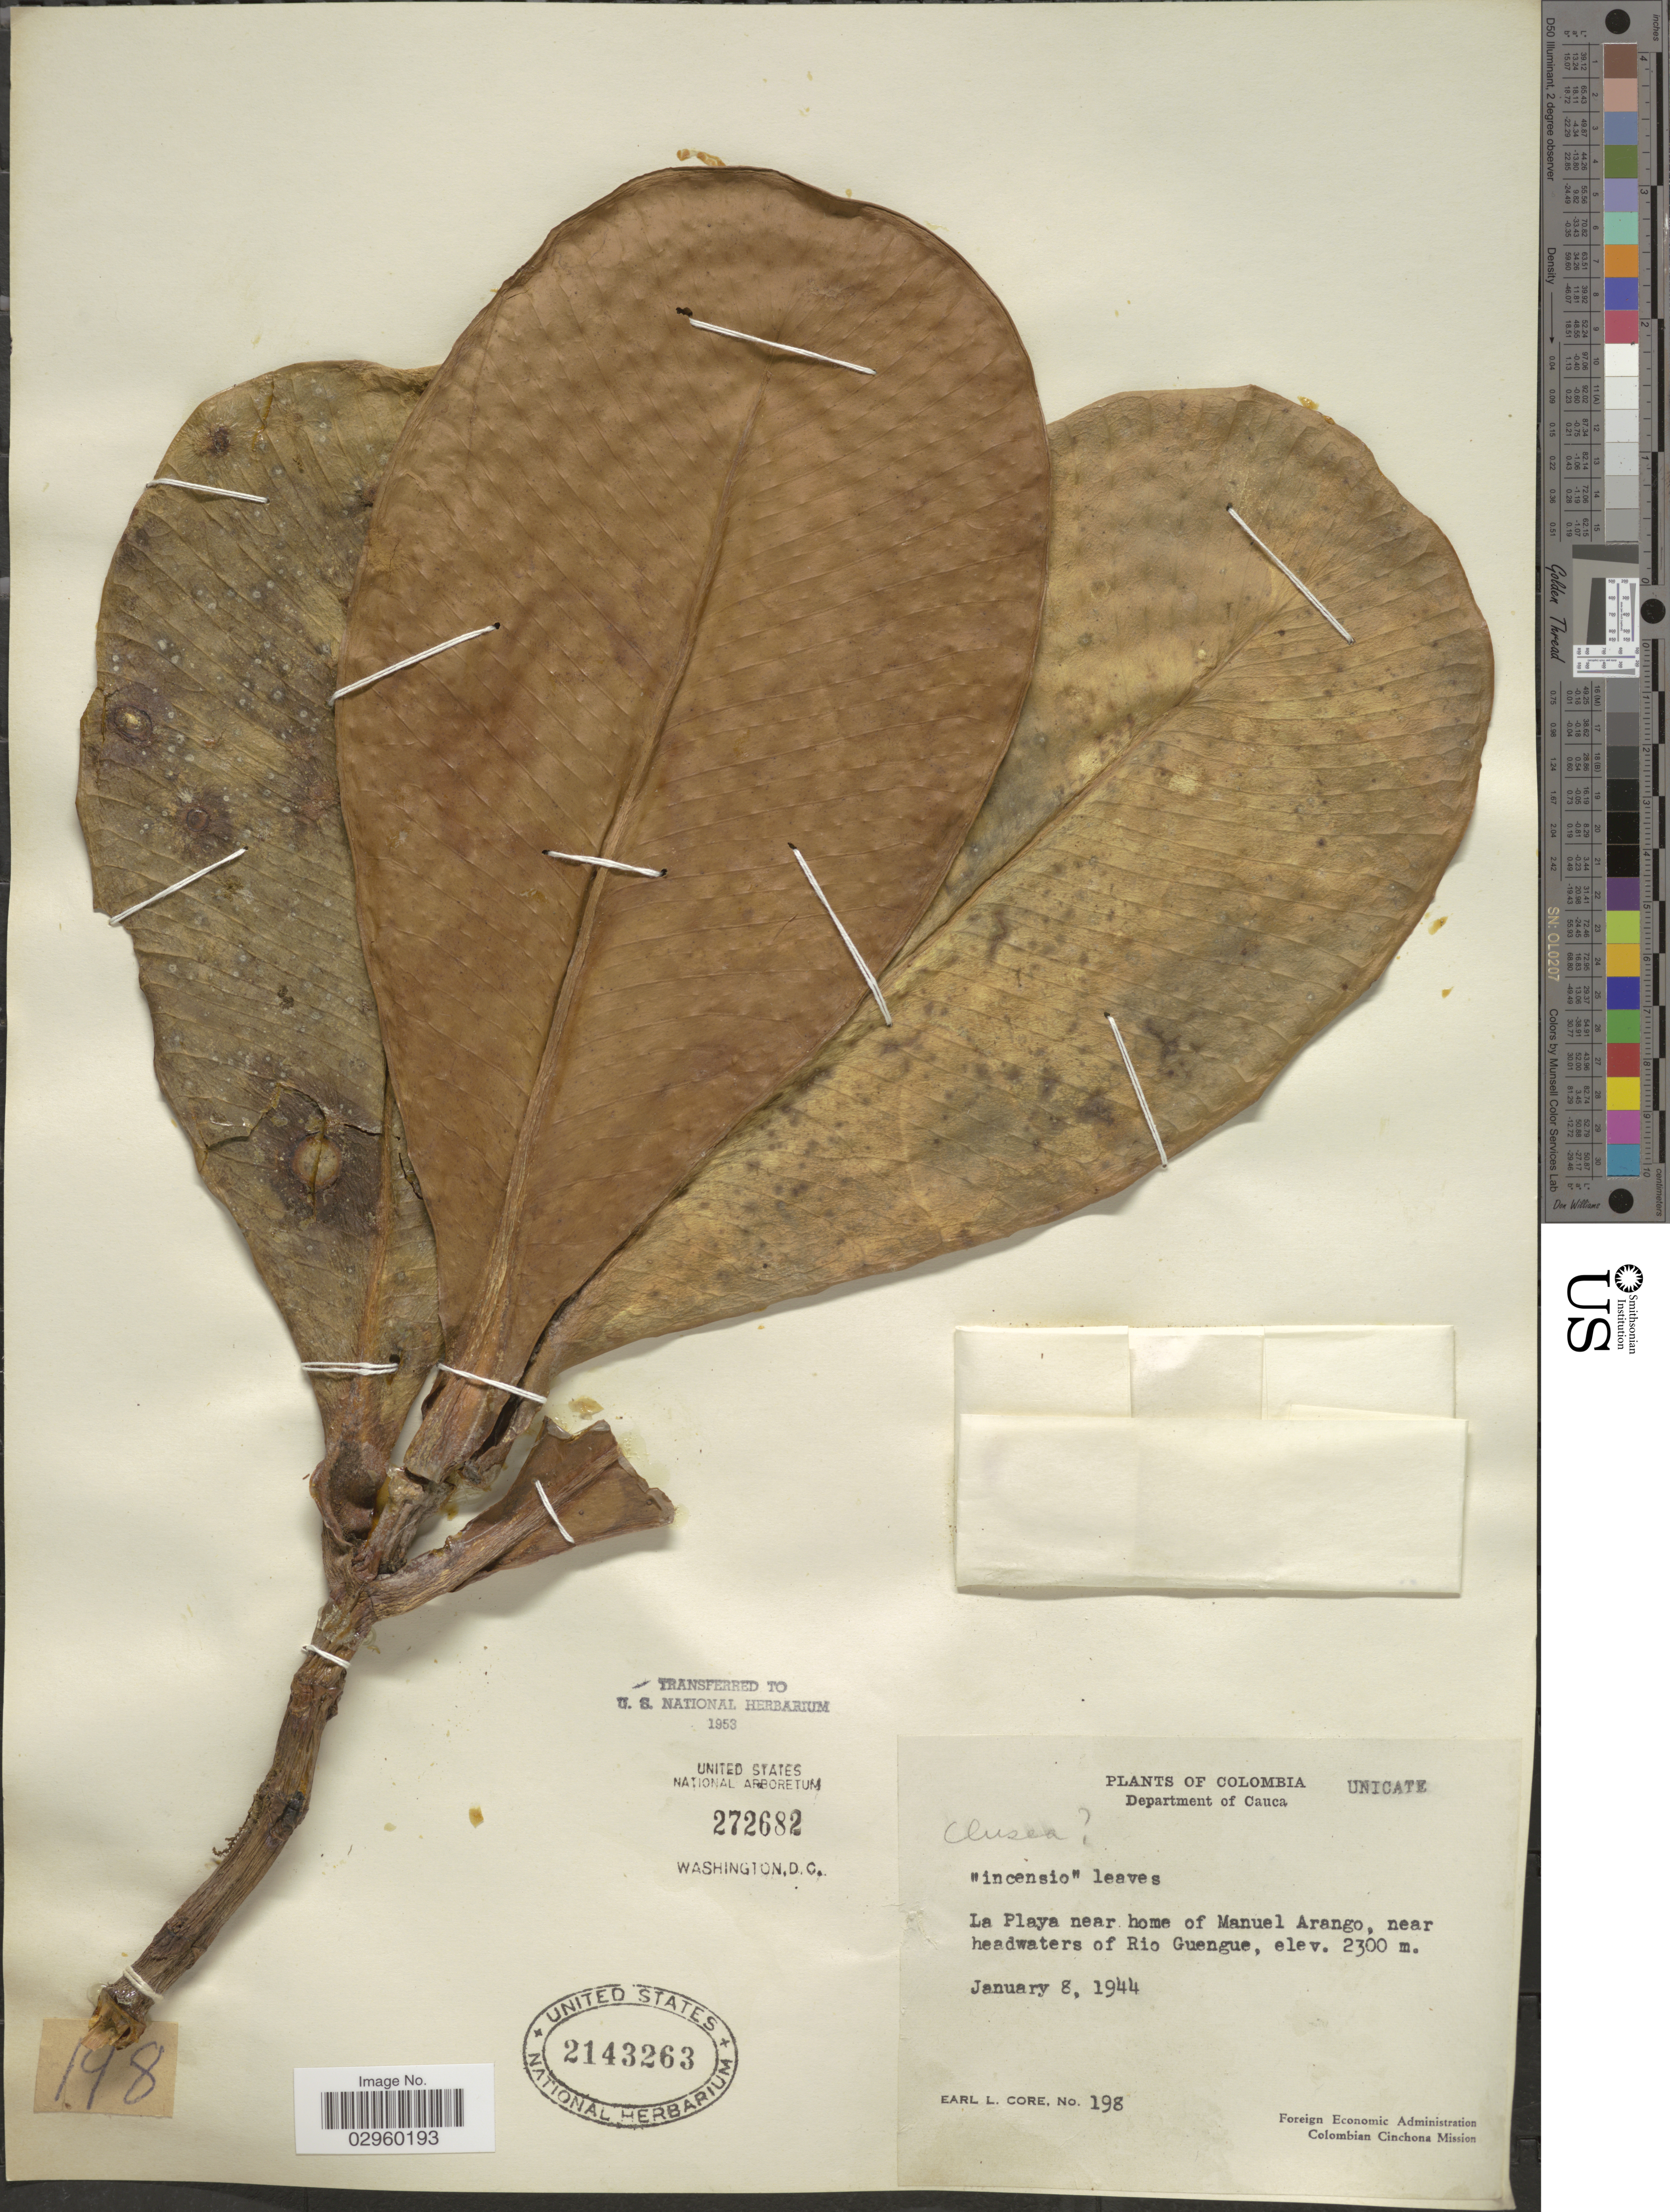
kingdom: Plantae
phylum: Tracheophyta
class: Magnoliopsida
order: Malpighiales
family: Clusiaceae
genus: Clusia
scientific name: Clusia sp.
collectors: E. L. Core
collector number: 198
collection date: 1944-01-08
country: Colombia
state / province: Cauca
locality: Department of Cauca, La Playa near home of Manuel Arango, near headwaters of Rio Guengue.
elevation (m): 2300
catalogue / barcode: US 2143263